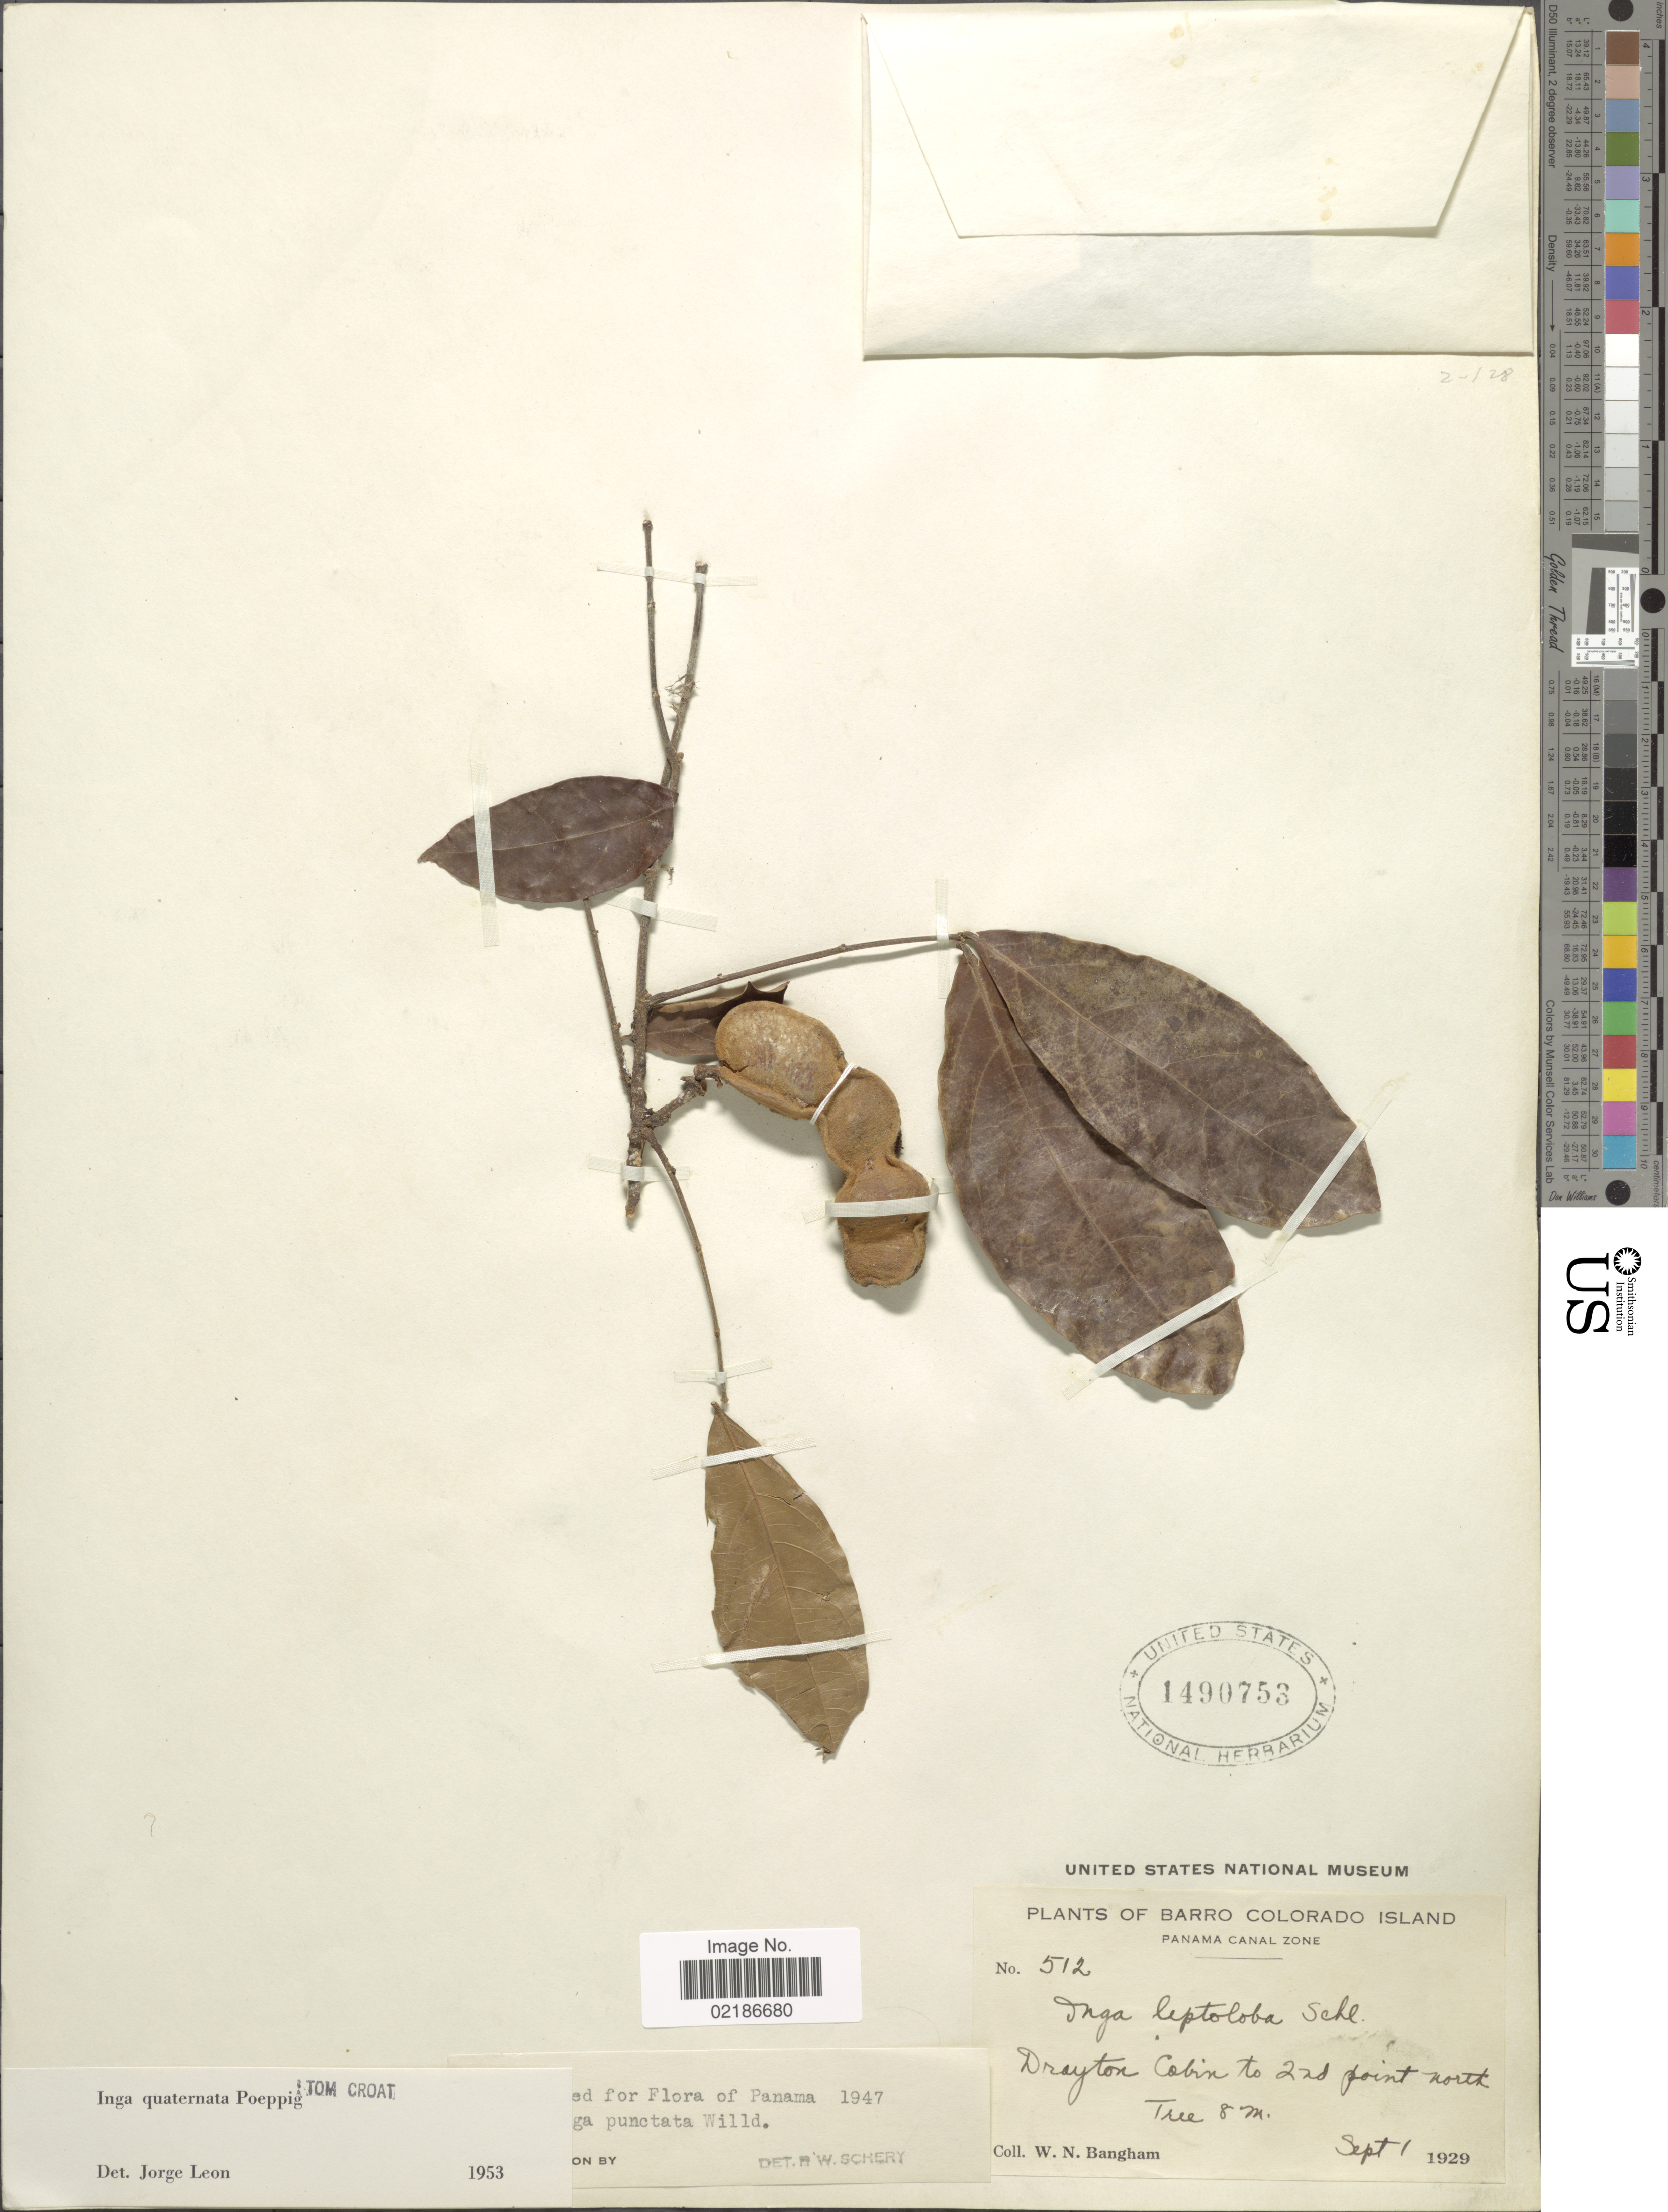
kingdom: Plantae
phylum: Tracheophyta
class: Magnoliopsida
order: Fabales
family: Fabaceae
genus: Inga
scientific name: Inga quaternata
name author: Poepp. & Endl.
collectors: W. Bangham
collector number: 512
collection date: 1929-09-01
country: Panama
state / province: Panamá Oeste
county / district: Canal Zone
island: Barro Colorado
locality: Barro Colorado Island, Panama Canal Zone, Drayton Cabin to 22nd point north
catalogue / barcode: US 1490753